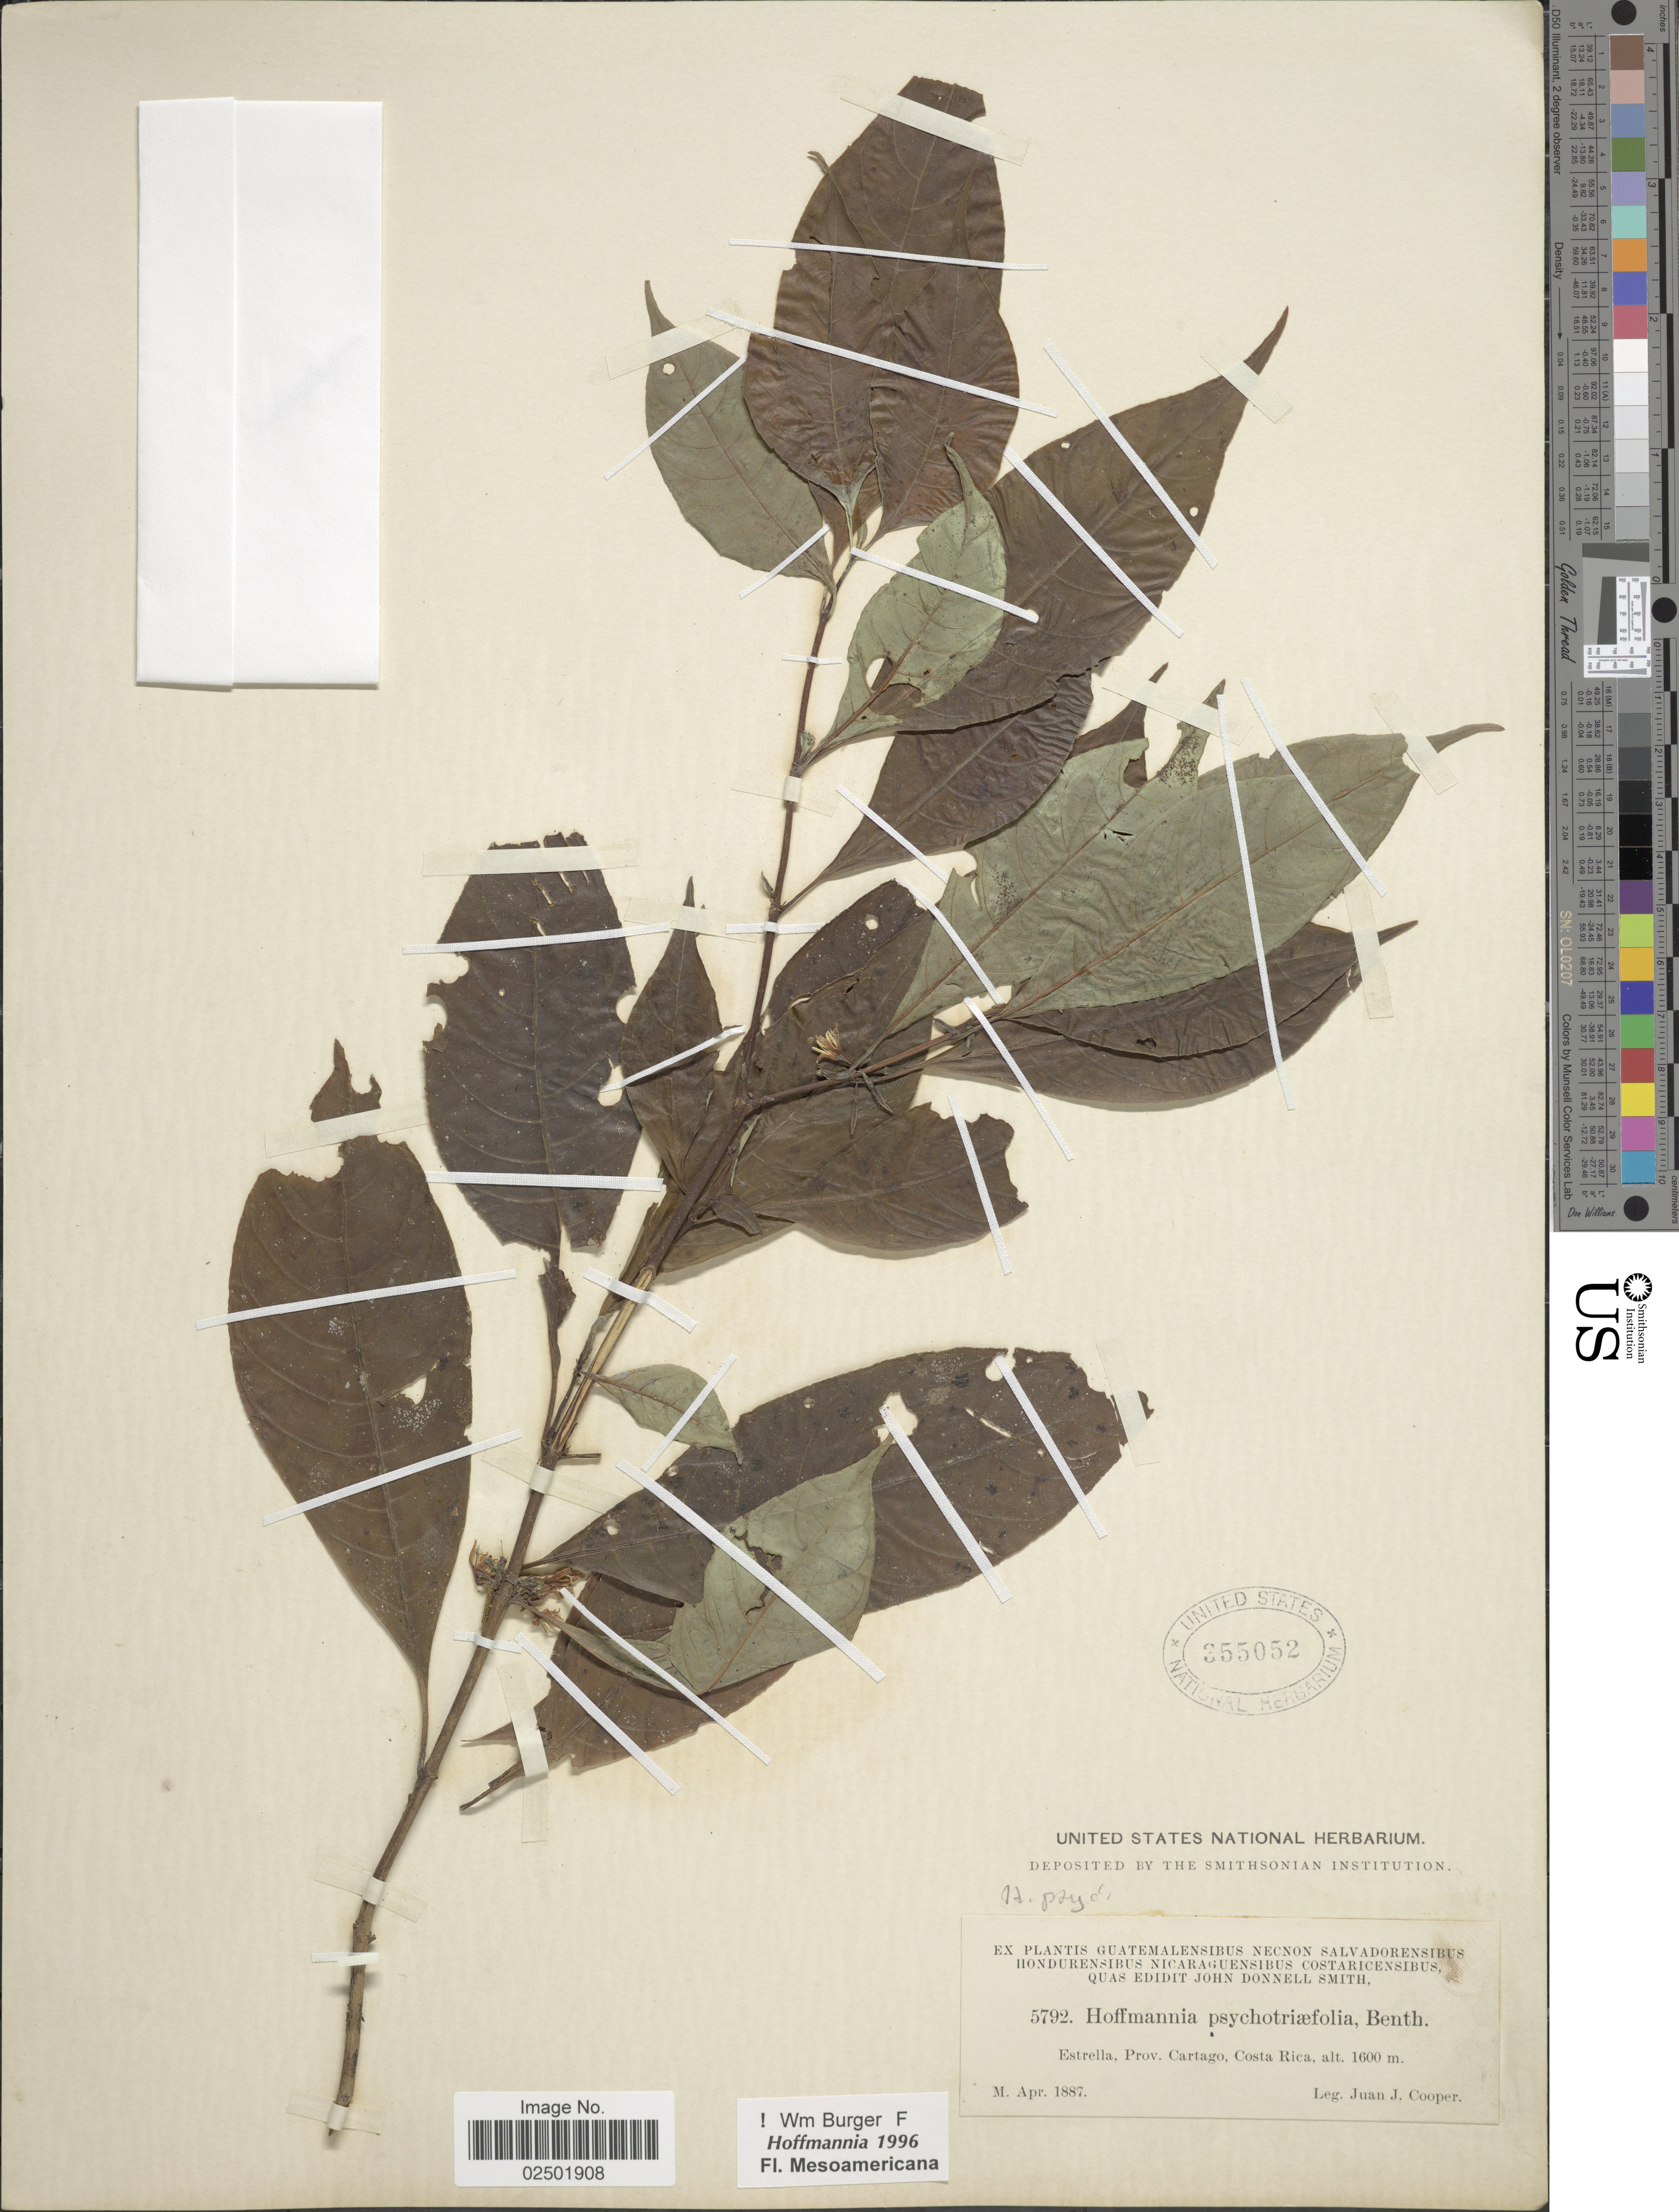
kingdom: Plantae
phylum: Tracheophyta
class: Magnoliopsida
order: Gentianales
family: Rubiaceae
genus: Hoffmannia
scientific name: Hoffmannia psychotriifolia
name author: (Benth.) Griseb.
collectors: J. J. Cooper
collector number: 5792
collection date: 1887-04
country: Costa Rica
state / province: Cartago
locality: Estrella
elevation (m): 1600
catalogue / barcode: US 355052